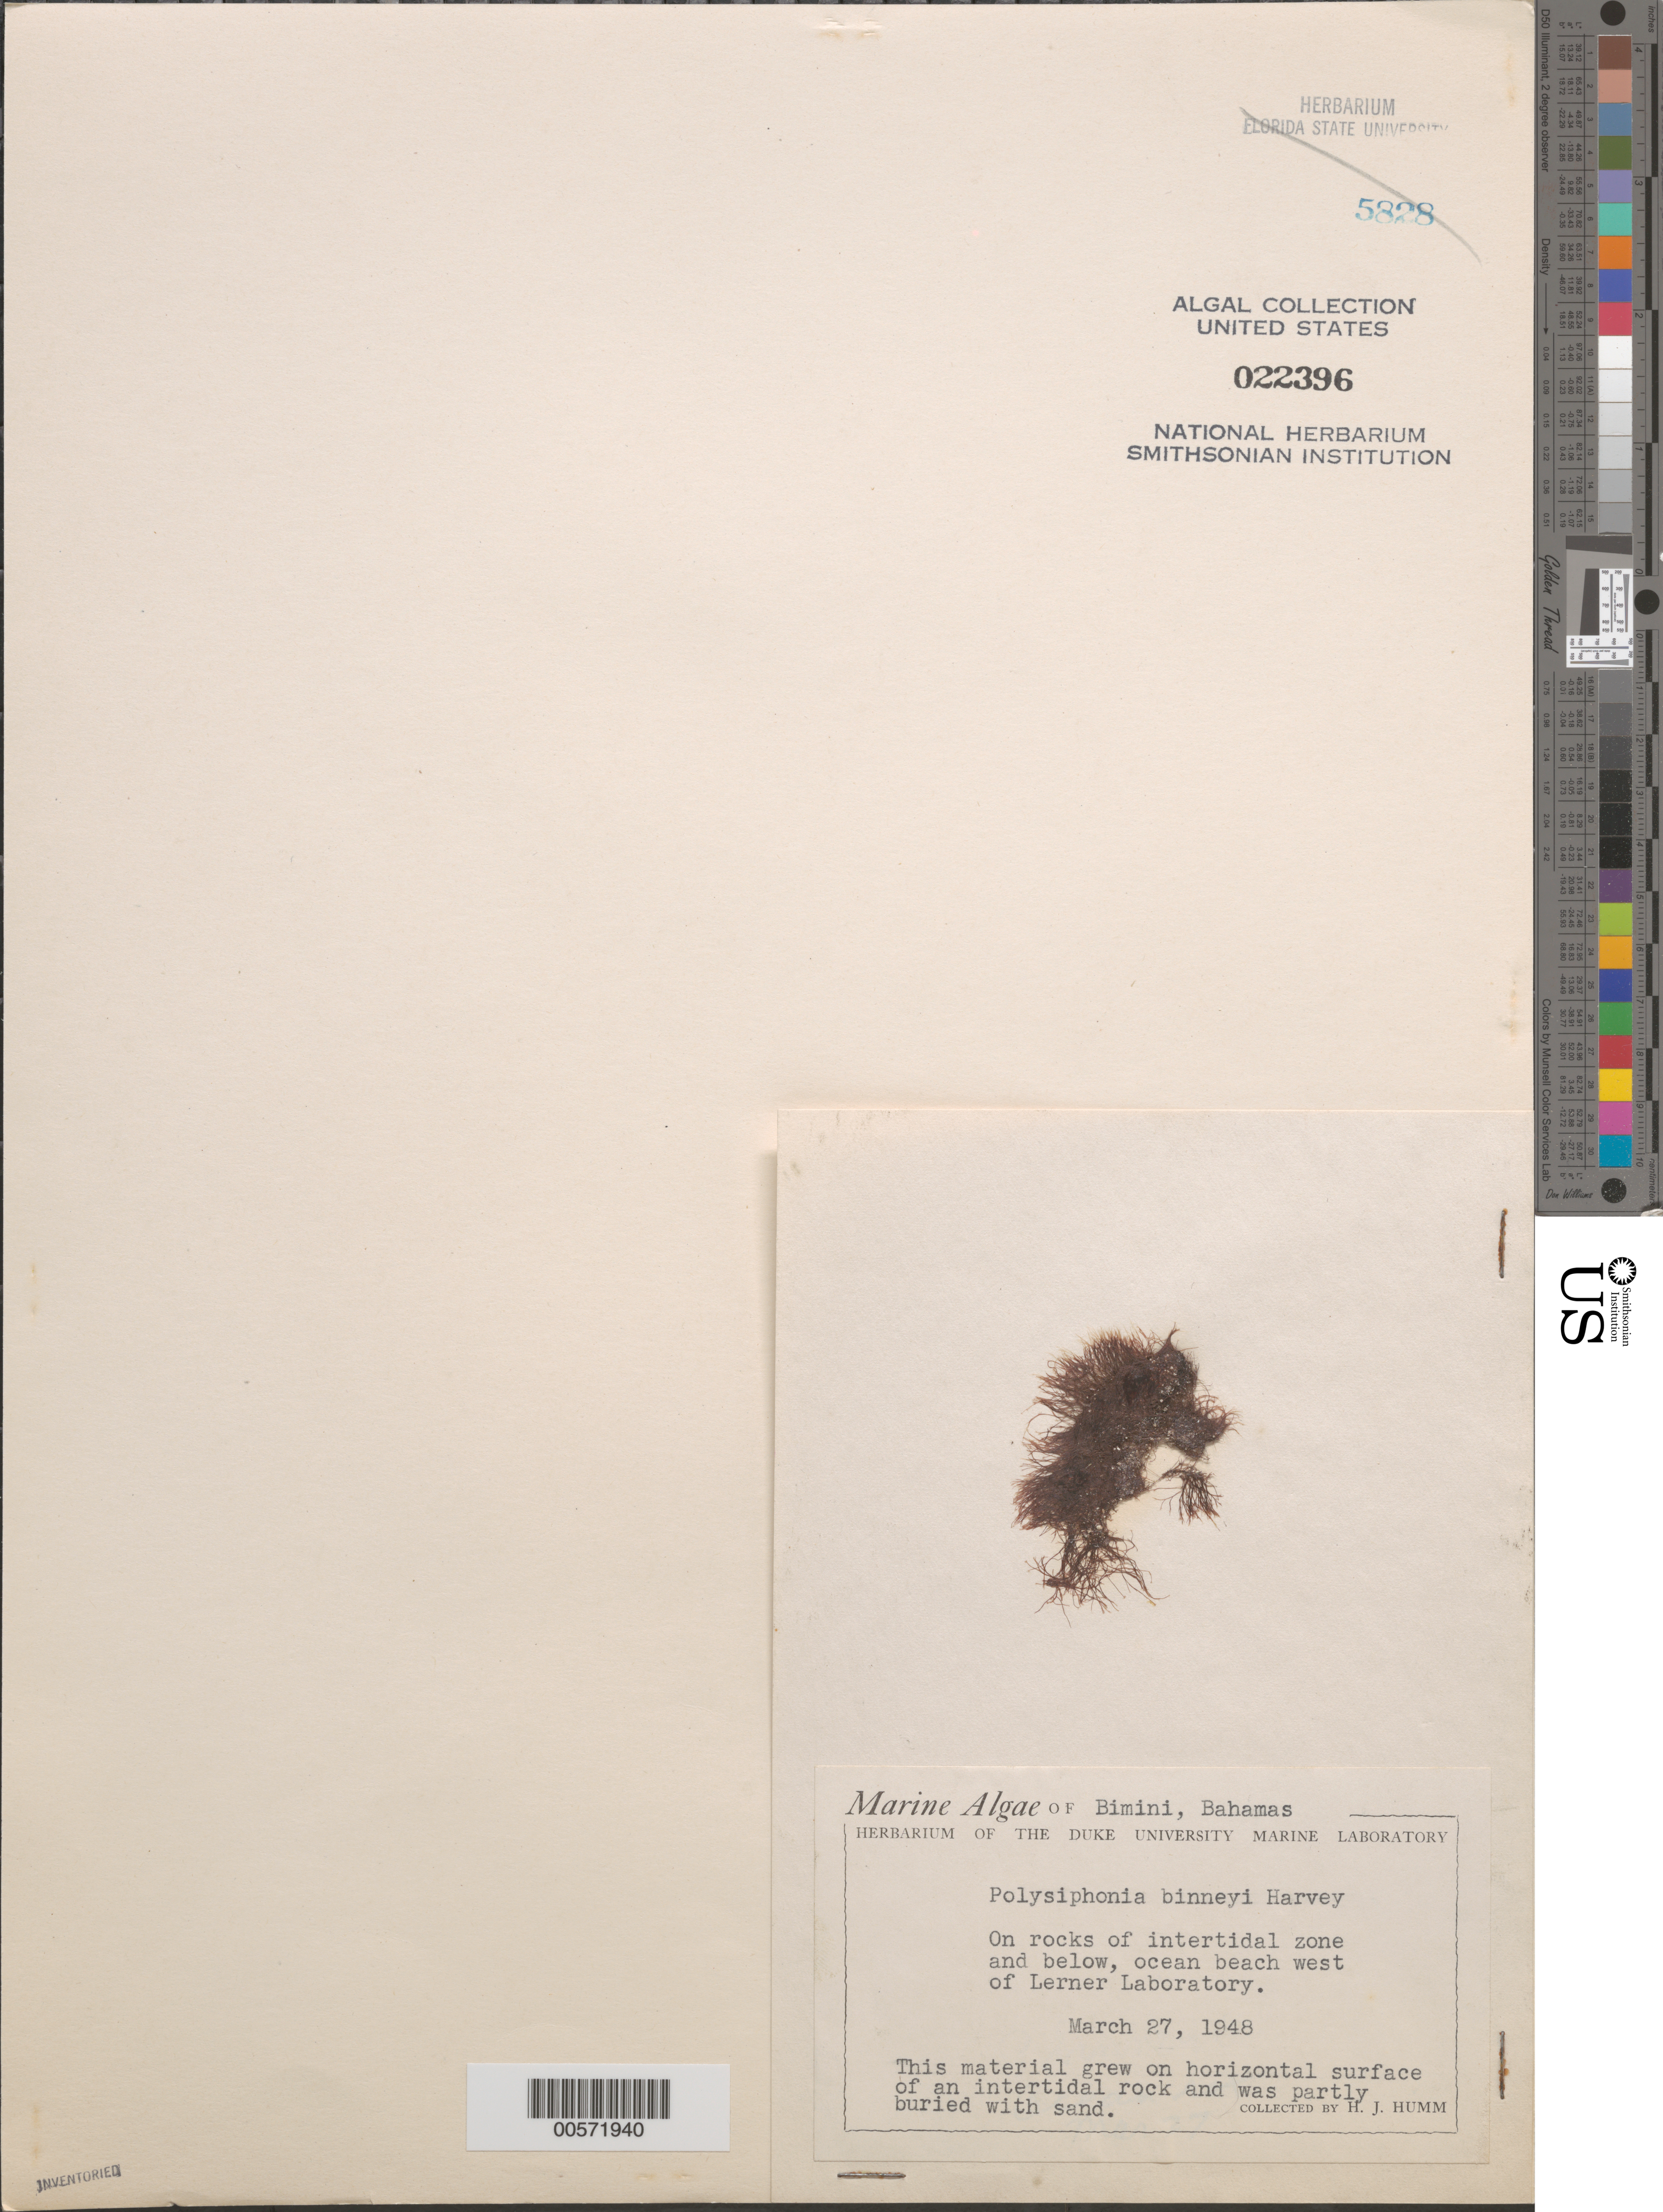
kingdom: Plantae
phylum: Rhodophyta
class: Florideophyceae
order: Ceramiales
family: Rhodomelaceae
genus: Polysiphonia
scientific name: Polysiphonia binneyi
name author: Harv.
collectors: H. J. Humm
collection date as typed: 27 Mar 1948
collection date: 1948-03-27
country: Bahamas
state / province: Biminis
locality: West of lerner laboratory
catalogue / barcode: US 22396